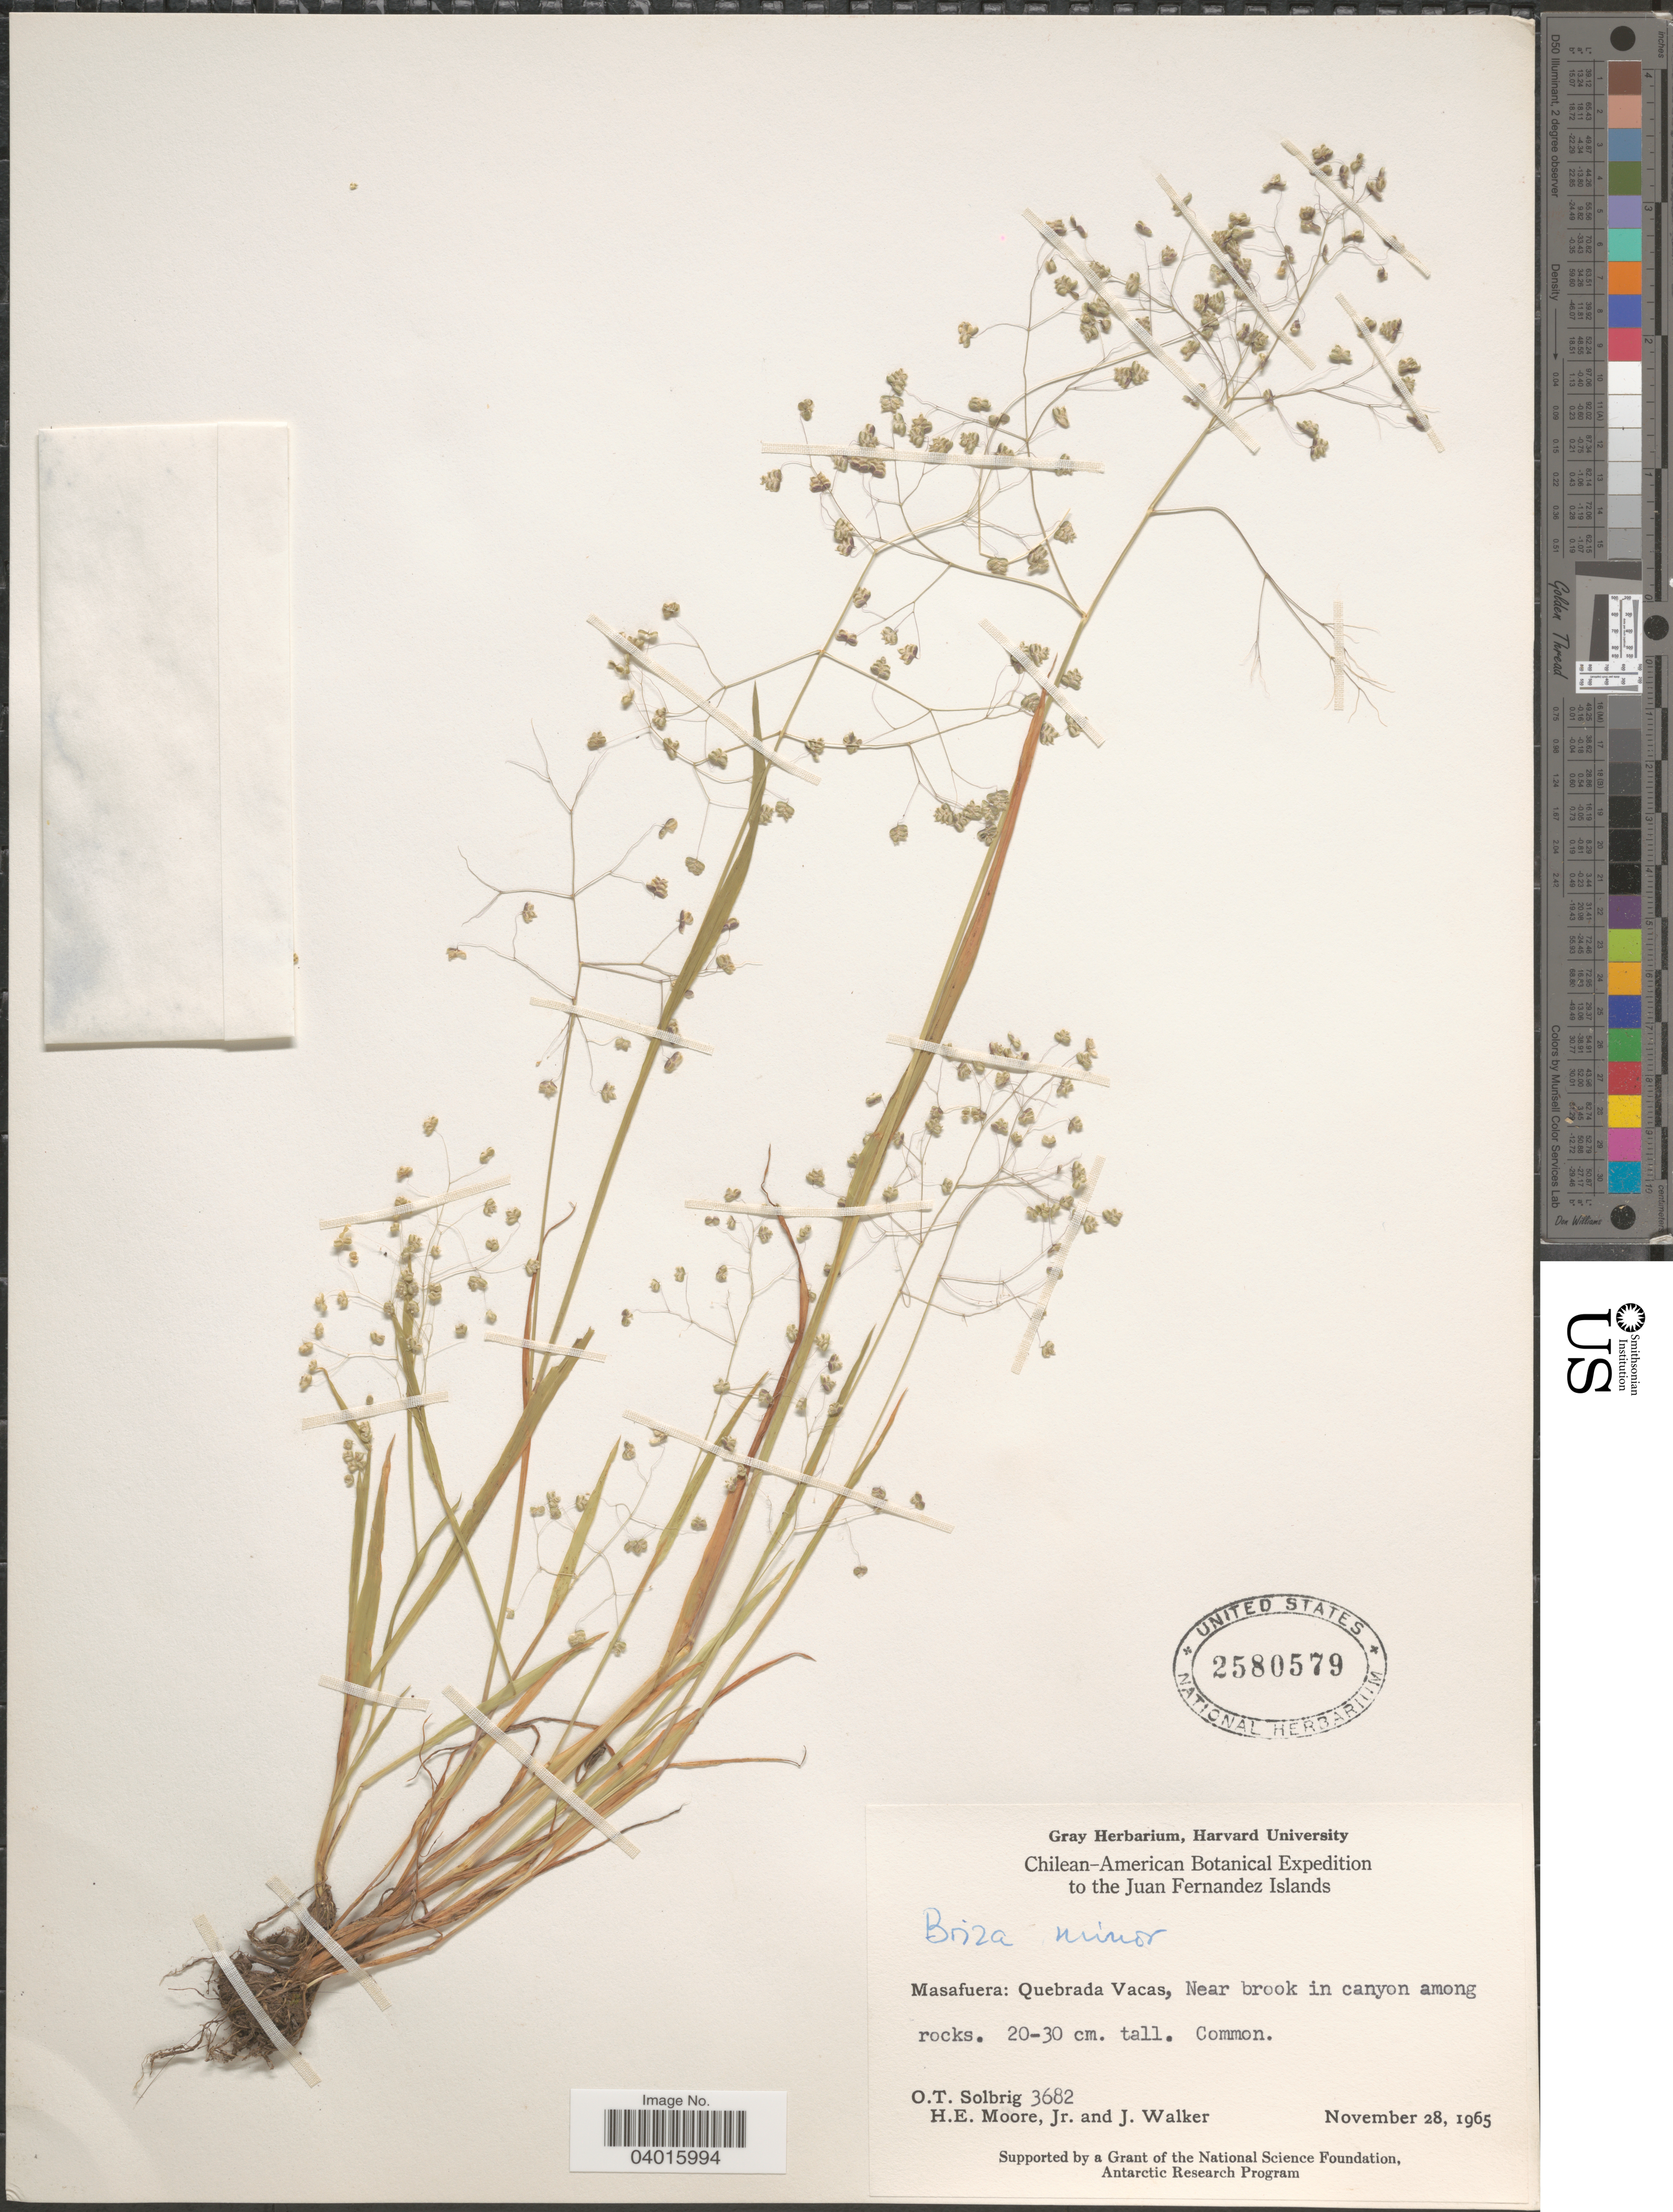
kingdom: Plantae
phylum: Tracheophyta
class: Liliopsida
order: Poales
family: Poaceae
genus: Briza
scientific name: Briza minor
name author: L.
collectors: O. T. Solbrig, H. Moore & J. Walker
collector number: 3682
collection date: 1965-11-28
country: Chile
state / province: Valparaíso (V)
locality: The Juan Fernandez Islands. Masafuera: Quebrada Vacas.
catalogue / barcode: US 2580579